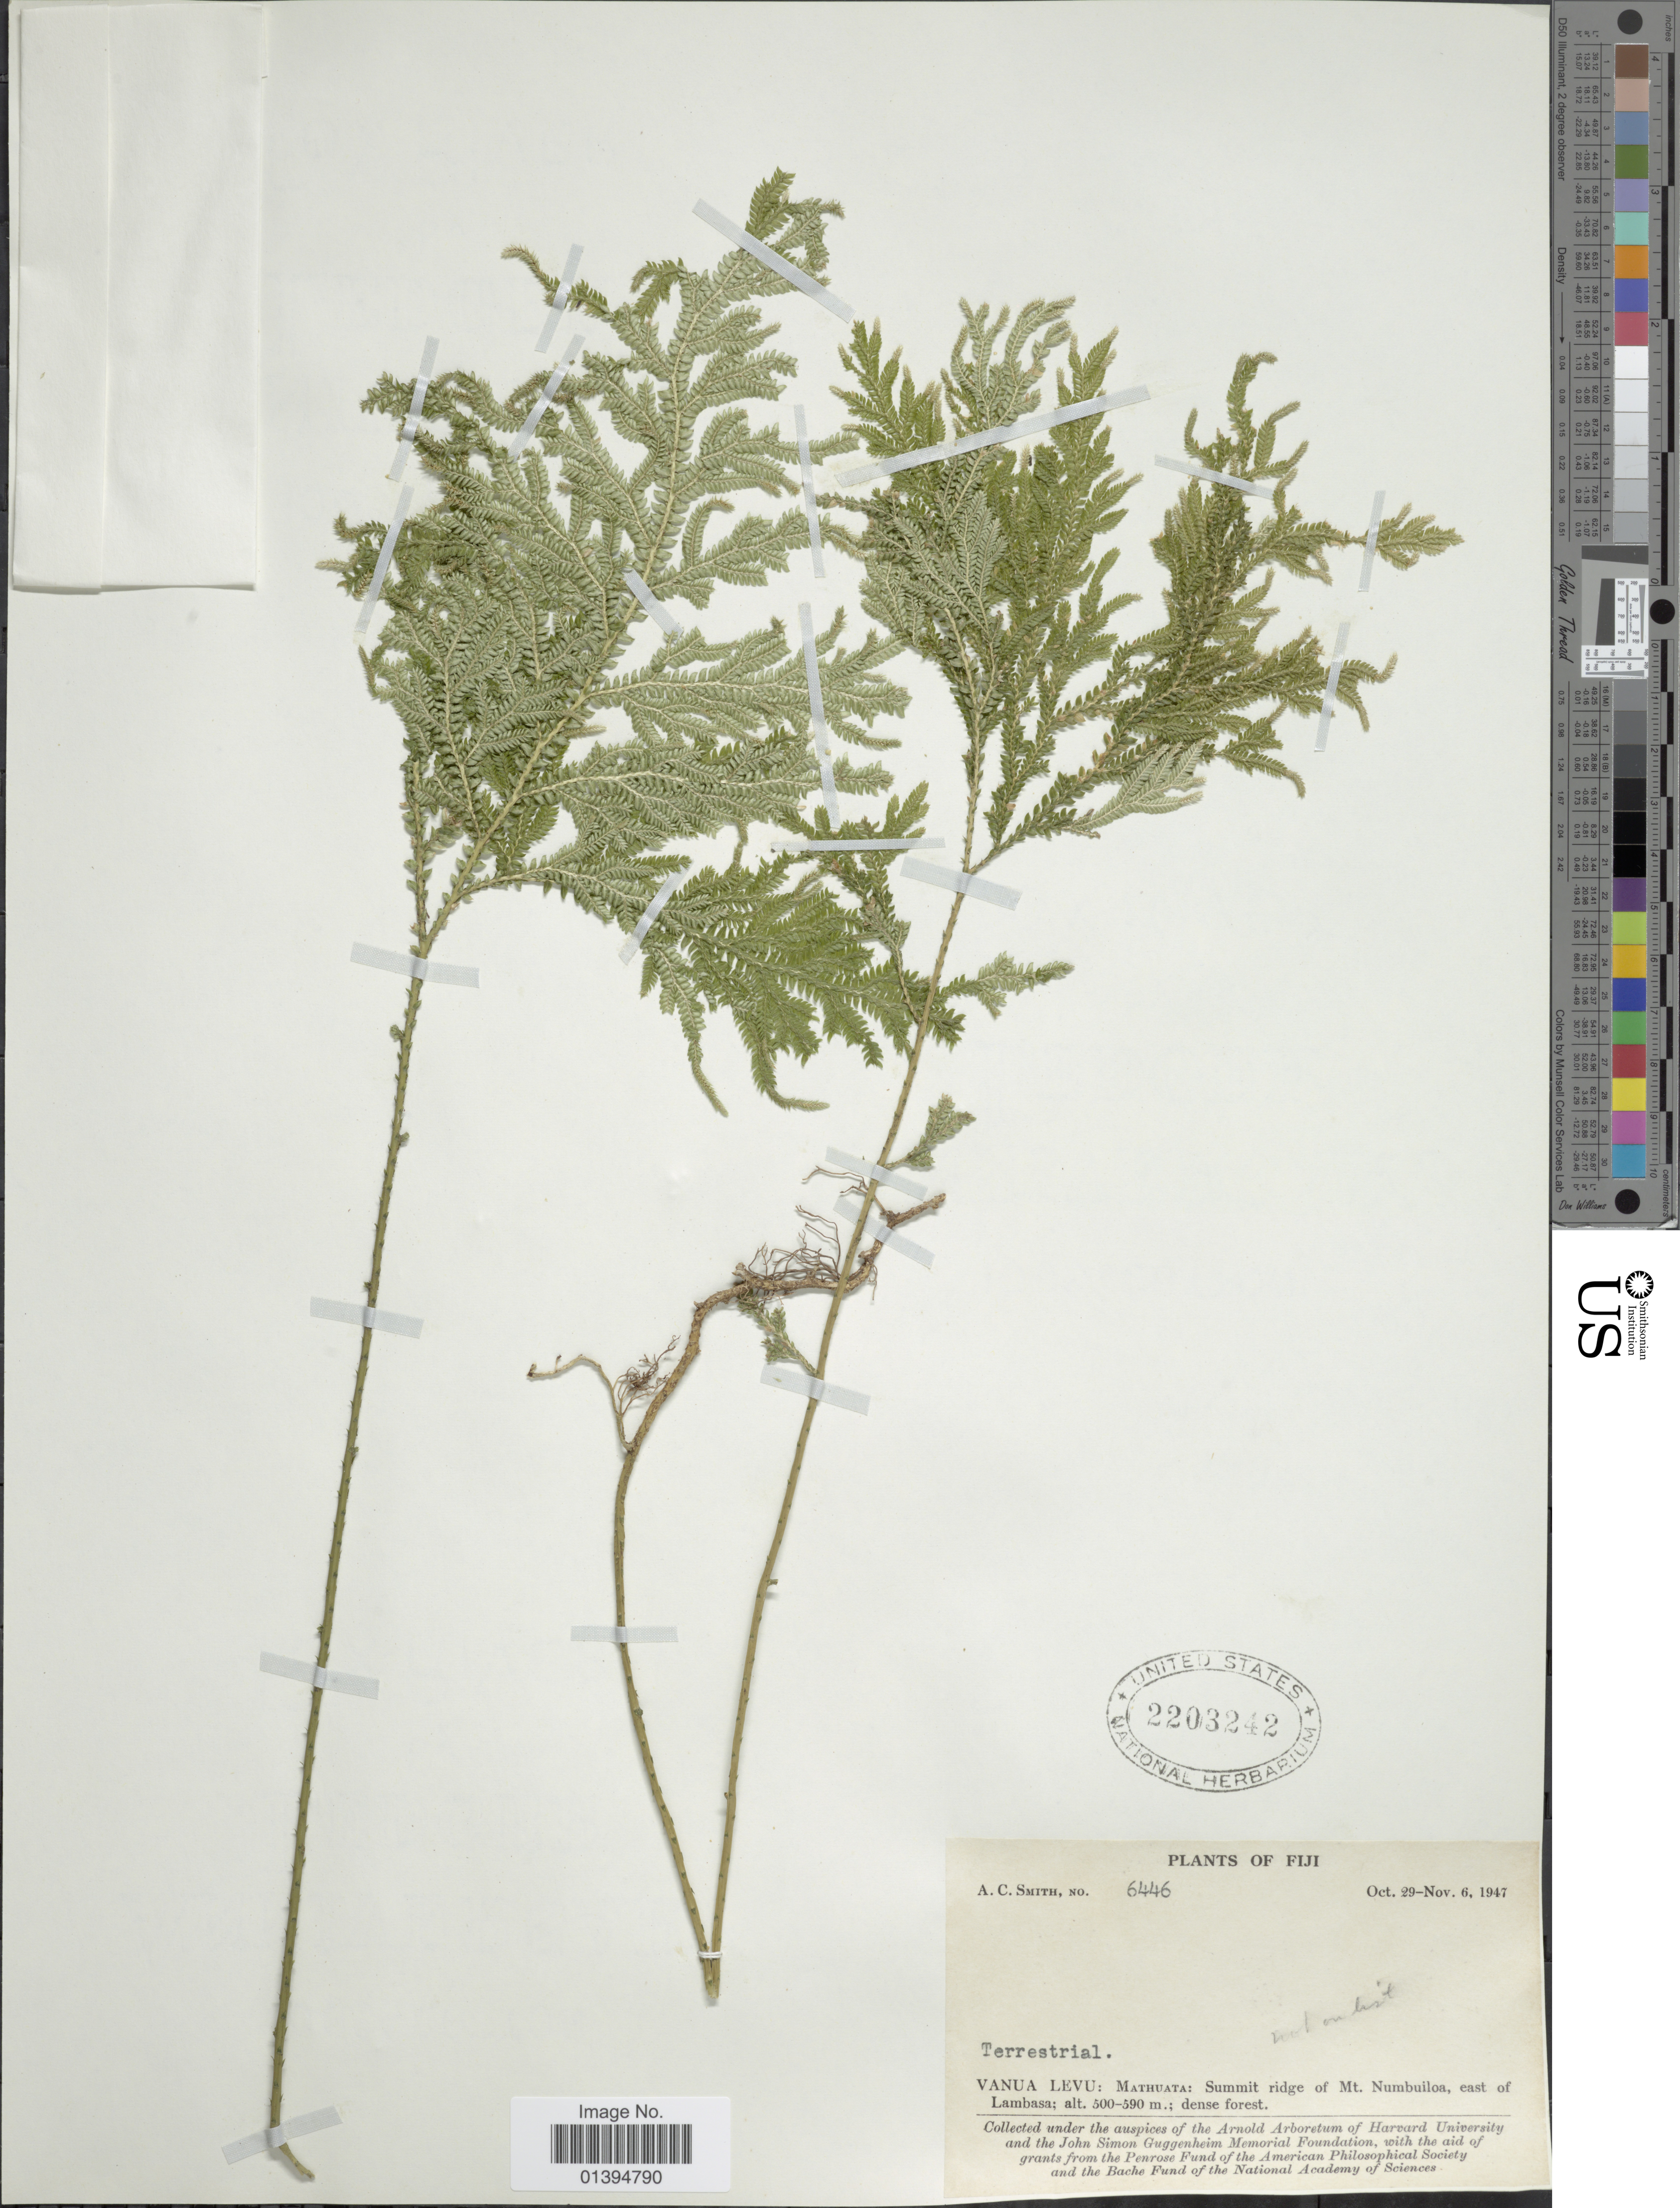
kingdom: Plantae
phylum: Tracheophyta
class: Lycopodiopsida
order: Selaginellales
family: Selaginellaceae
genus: Selaginella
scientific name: Selaginella sp.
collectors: A. C. Smith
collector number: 6446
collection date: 1947-10-29/1947-11-06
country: Fiji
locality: Vanua Levu: Mathuata: summit ridge of Mt. Numbuiloa, east of Lambasa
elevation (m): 500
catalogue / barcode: US 2203242